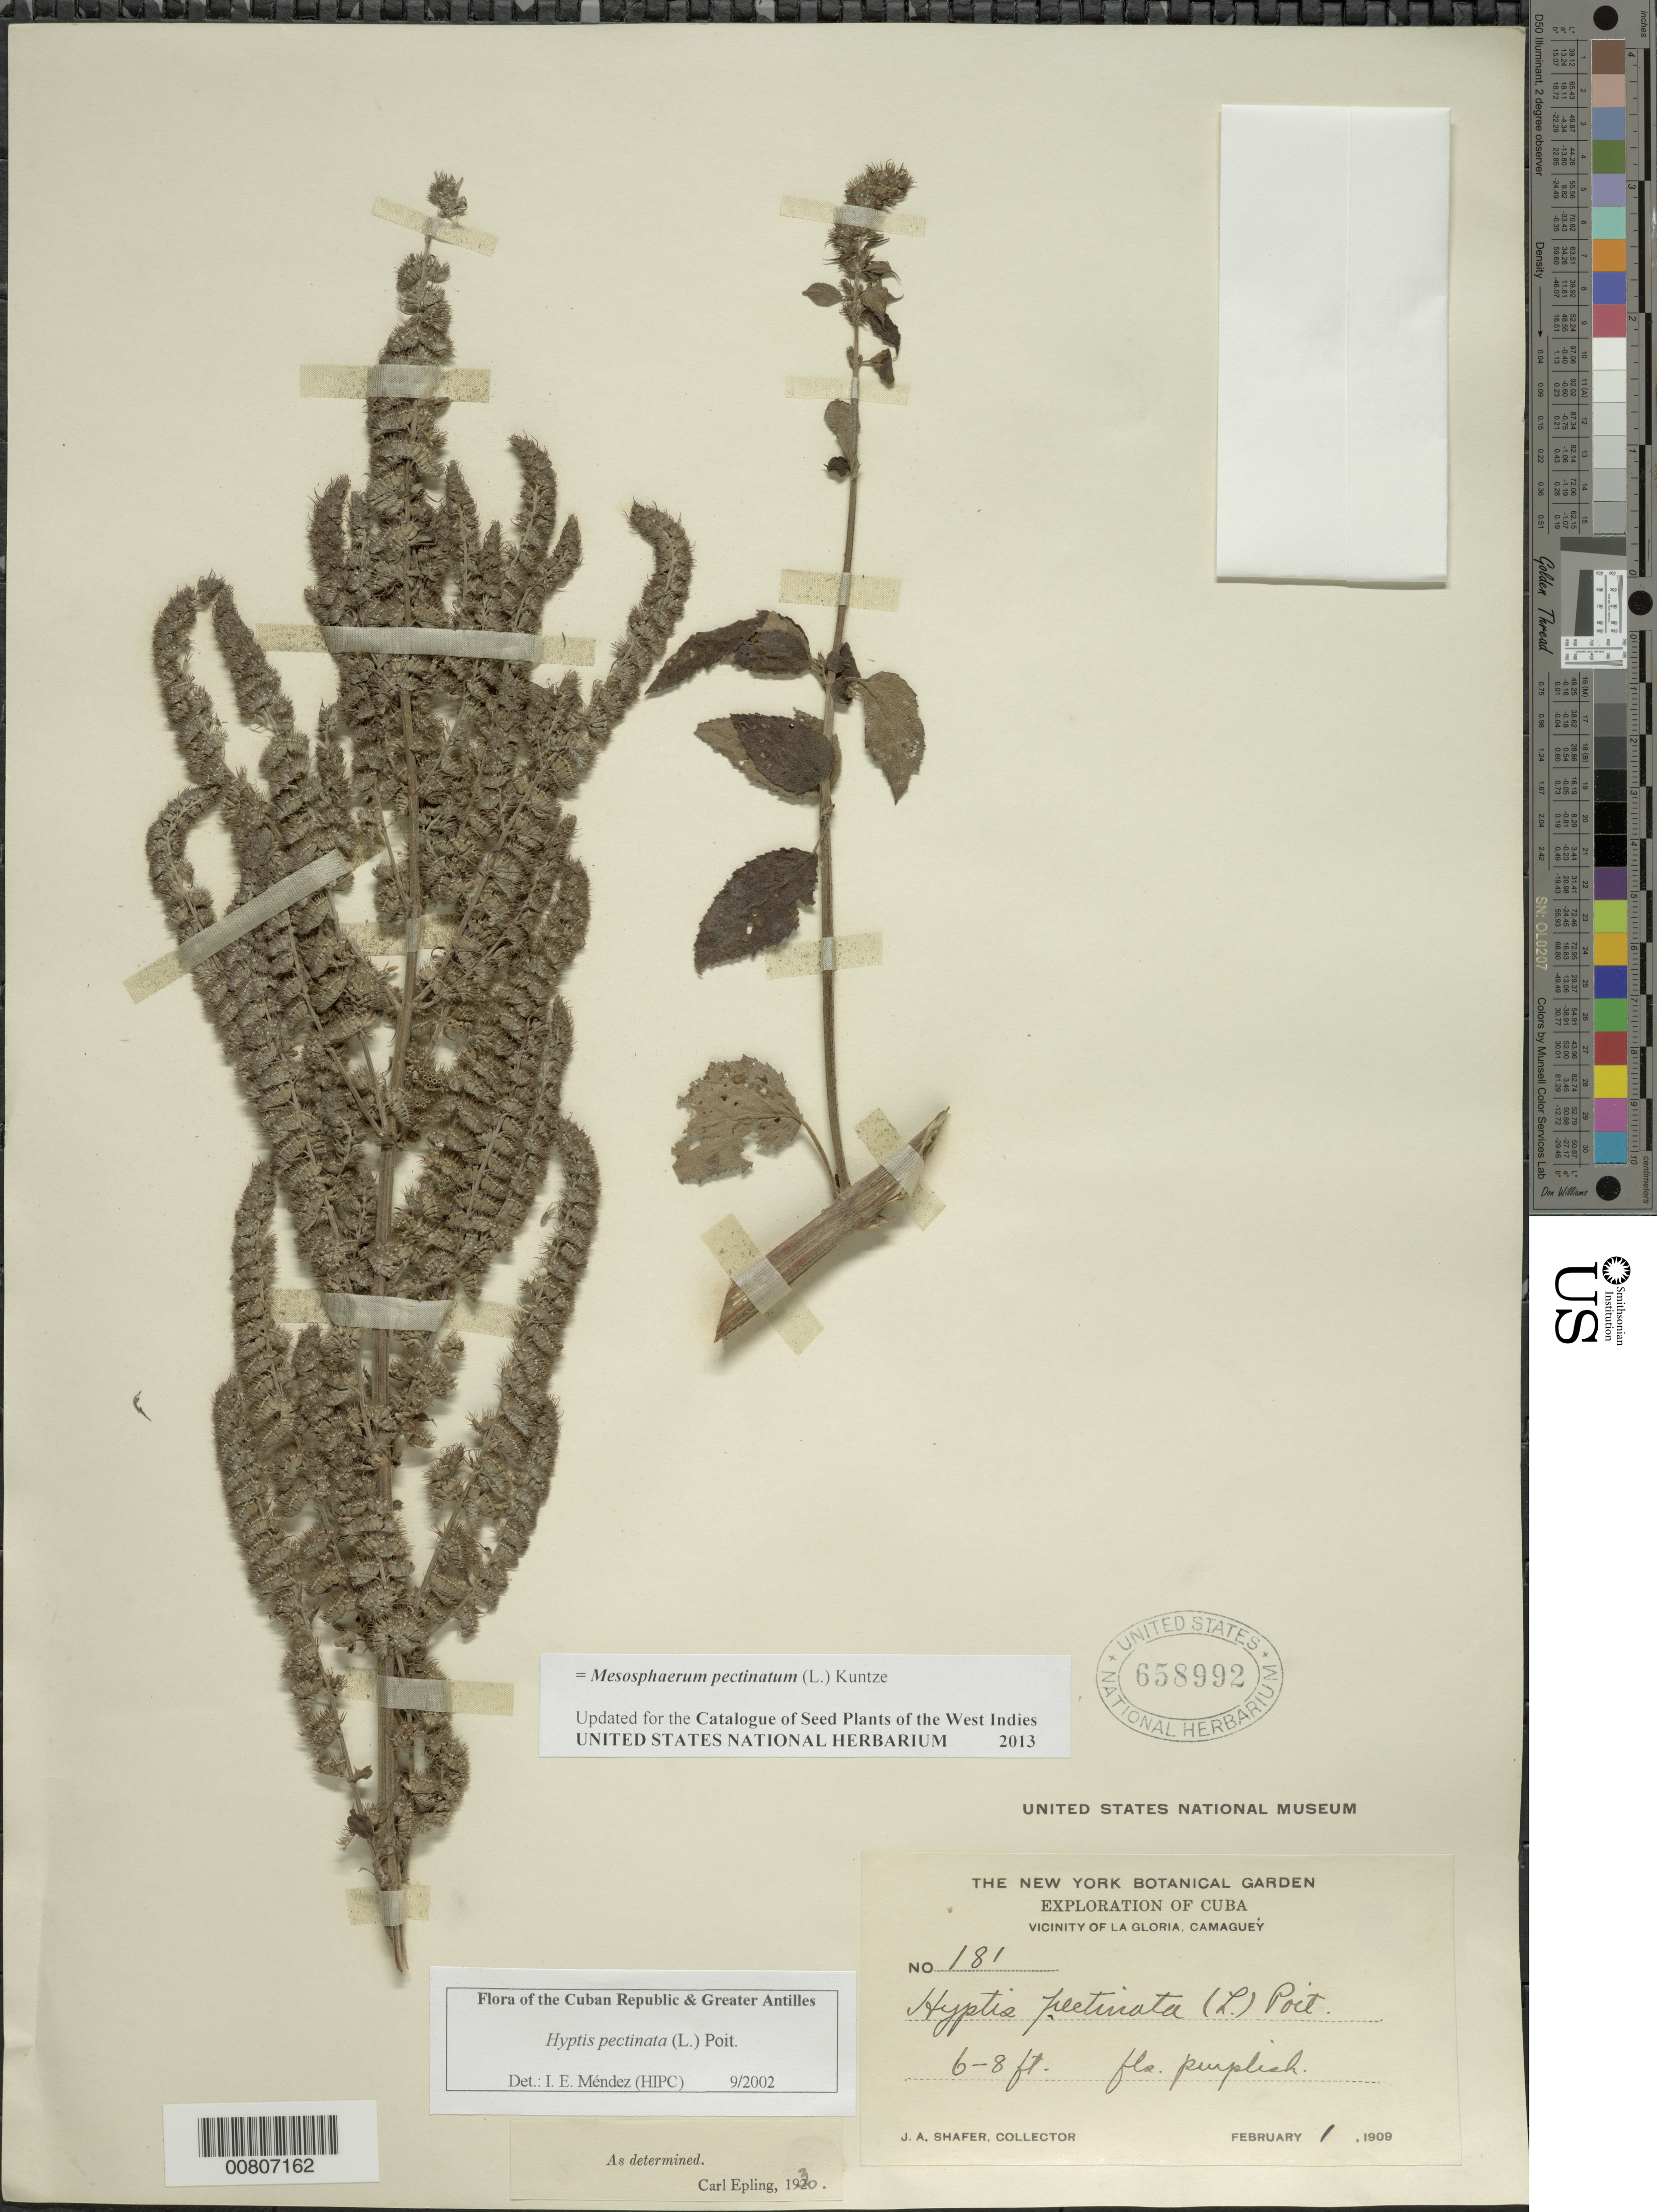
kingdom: Plantae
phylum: Tracheophyta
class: Magnoliopsida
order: Lamiales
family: Lamiaceae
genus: Hyptis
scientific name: Hyptis pectinata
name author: (L.) Poit.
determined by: Méndez, Isidro E., (HIPC)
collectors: J. A. Shafer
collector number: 181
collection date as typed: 01 Feb 1909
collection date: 1909-02-01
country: Cuba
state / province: Camaguey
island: Cuba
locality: La Gloria vicinity, Camaguey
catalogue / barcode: US 658992